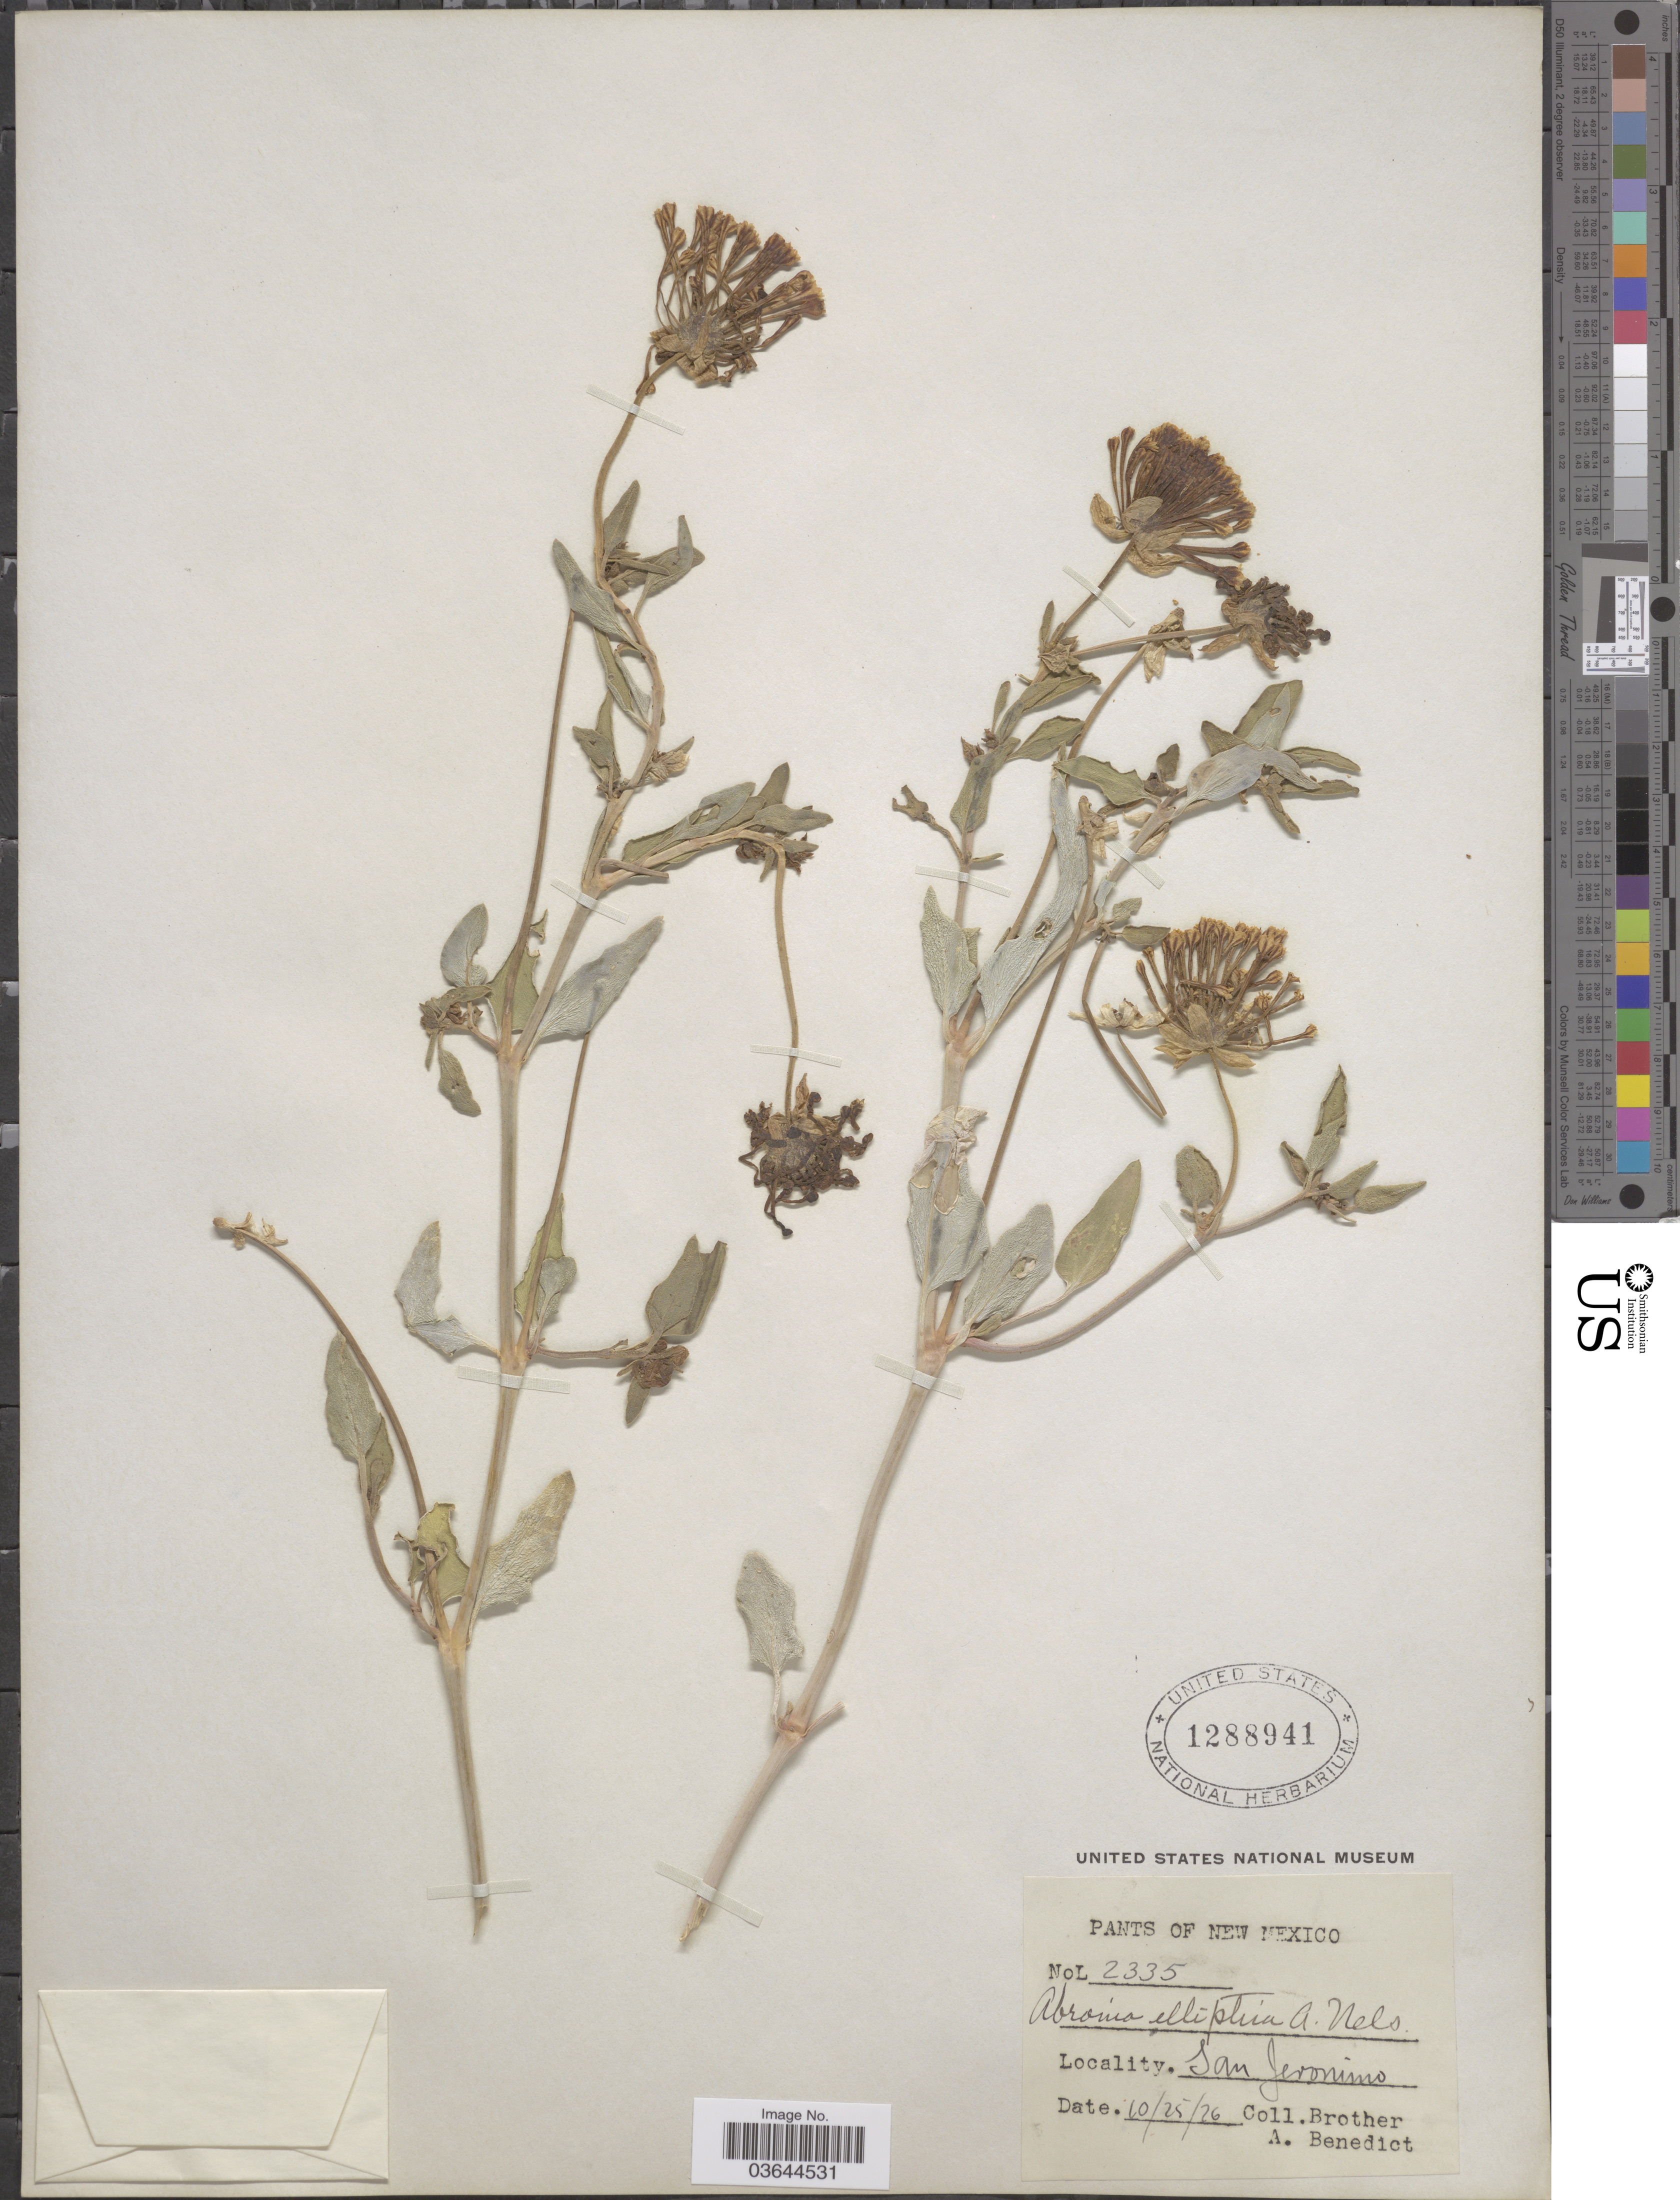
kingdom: Plantae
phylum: Tracheophyta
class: Magnoliopsida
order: Caryophyllales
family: Nyctaginaceae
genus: Abronia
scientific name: Abronia carletonii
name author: J.M. Coult. & Fisher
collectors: Bro. Benedict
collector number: L2335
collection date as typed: Transcribed d/m/y: 25/10/26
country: United States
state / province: New Mexico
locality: San Jeronimo.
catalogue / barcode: US 1288941